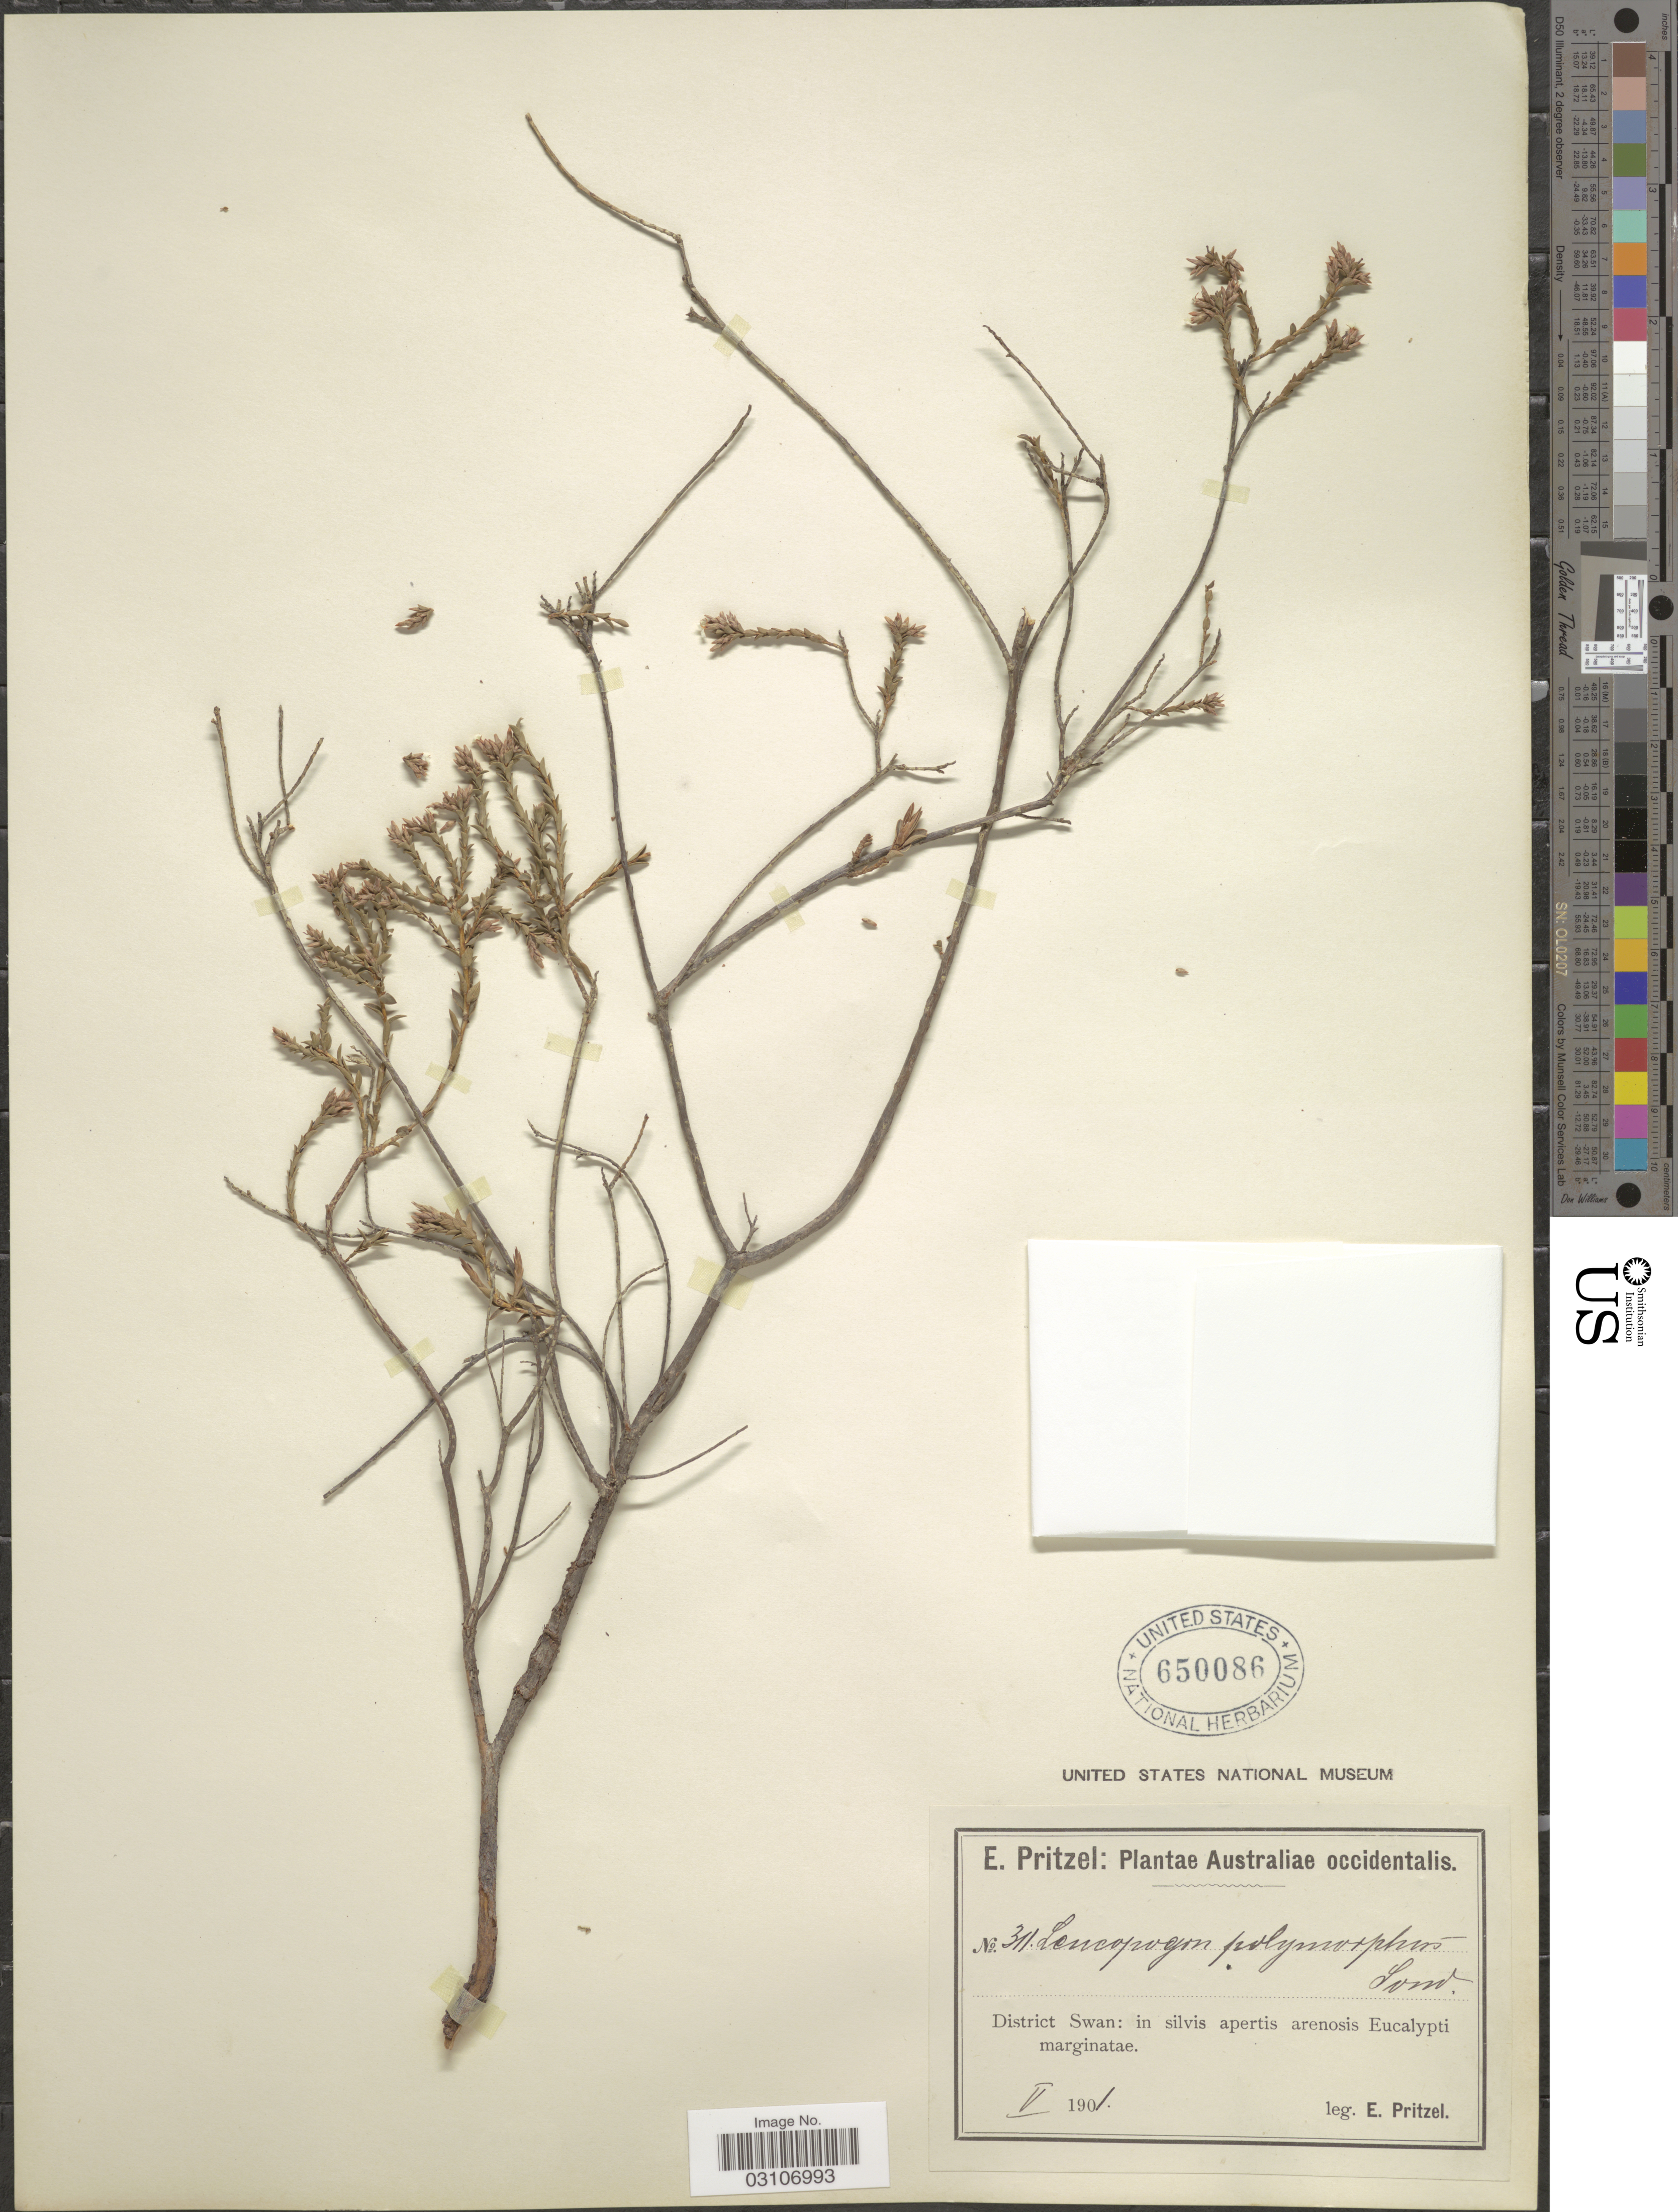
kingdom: Plantae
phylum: Tracheophyta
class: Magnoliopsida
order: Ericales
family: Ericaceae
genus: Leucopogon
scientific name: Leucopogon polymorphus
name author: Sond.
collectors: E. G. Pritzel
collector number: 311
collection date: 1901-05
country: Australia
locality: Australiae occidentalis. District Swan: in silvis apertis arenosis Eucalypti marginatae.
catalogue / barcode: US 650086